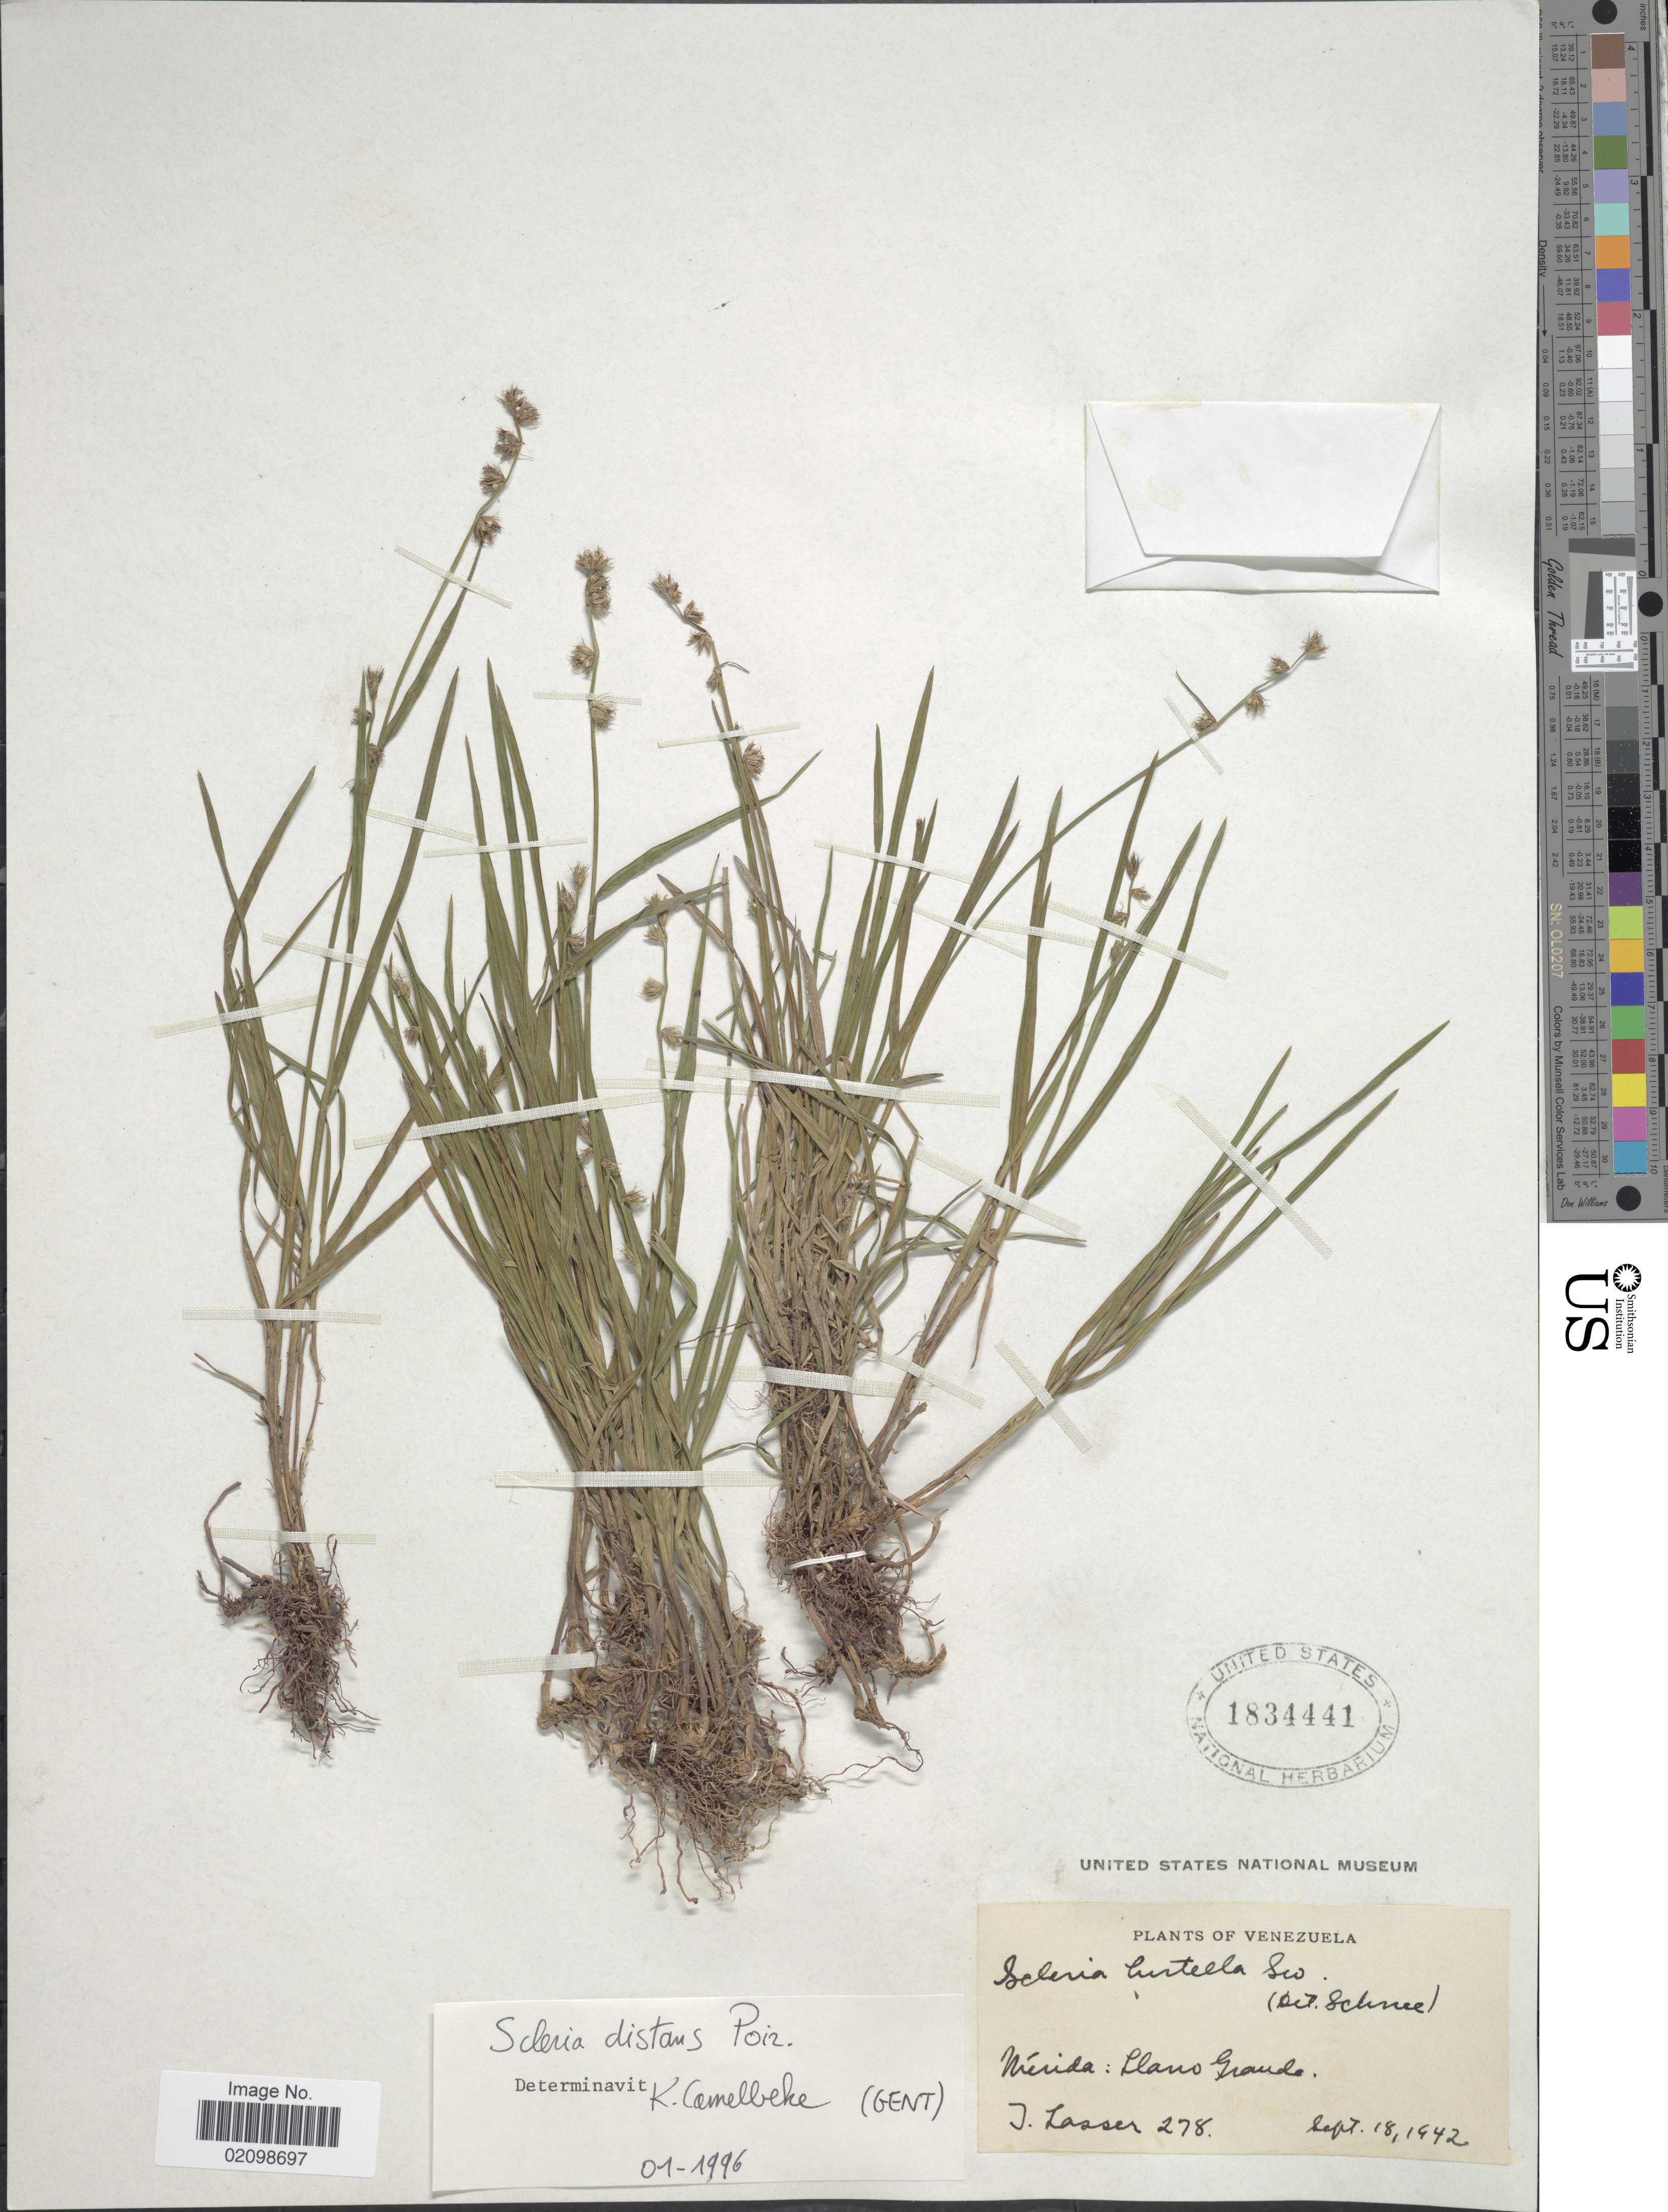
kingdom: Plantae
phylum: Tracheophyta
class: Liliopsida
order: Poales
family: Cyperaceae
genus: Scleria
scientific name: Scleria distans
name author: Poir.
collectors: T. Lasser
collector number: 278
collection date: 1942-09-18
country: Venezuela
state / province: Mérida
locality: Merida: Llano Grande.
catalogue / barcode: US 1834441